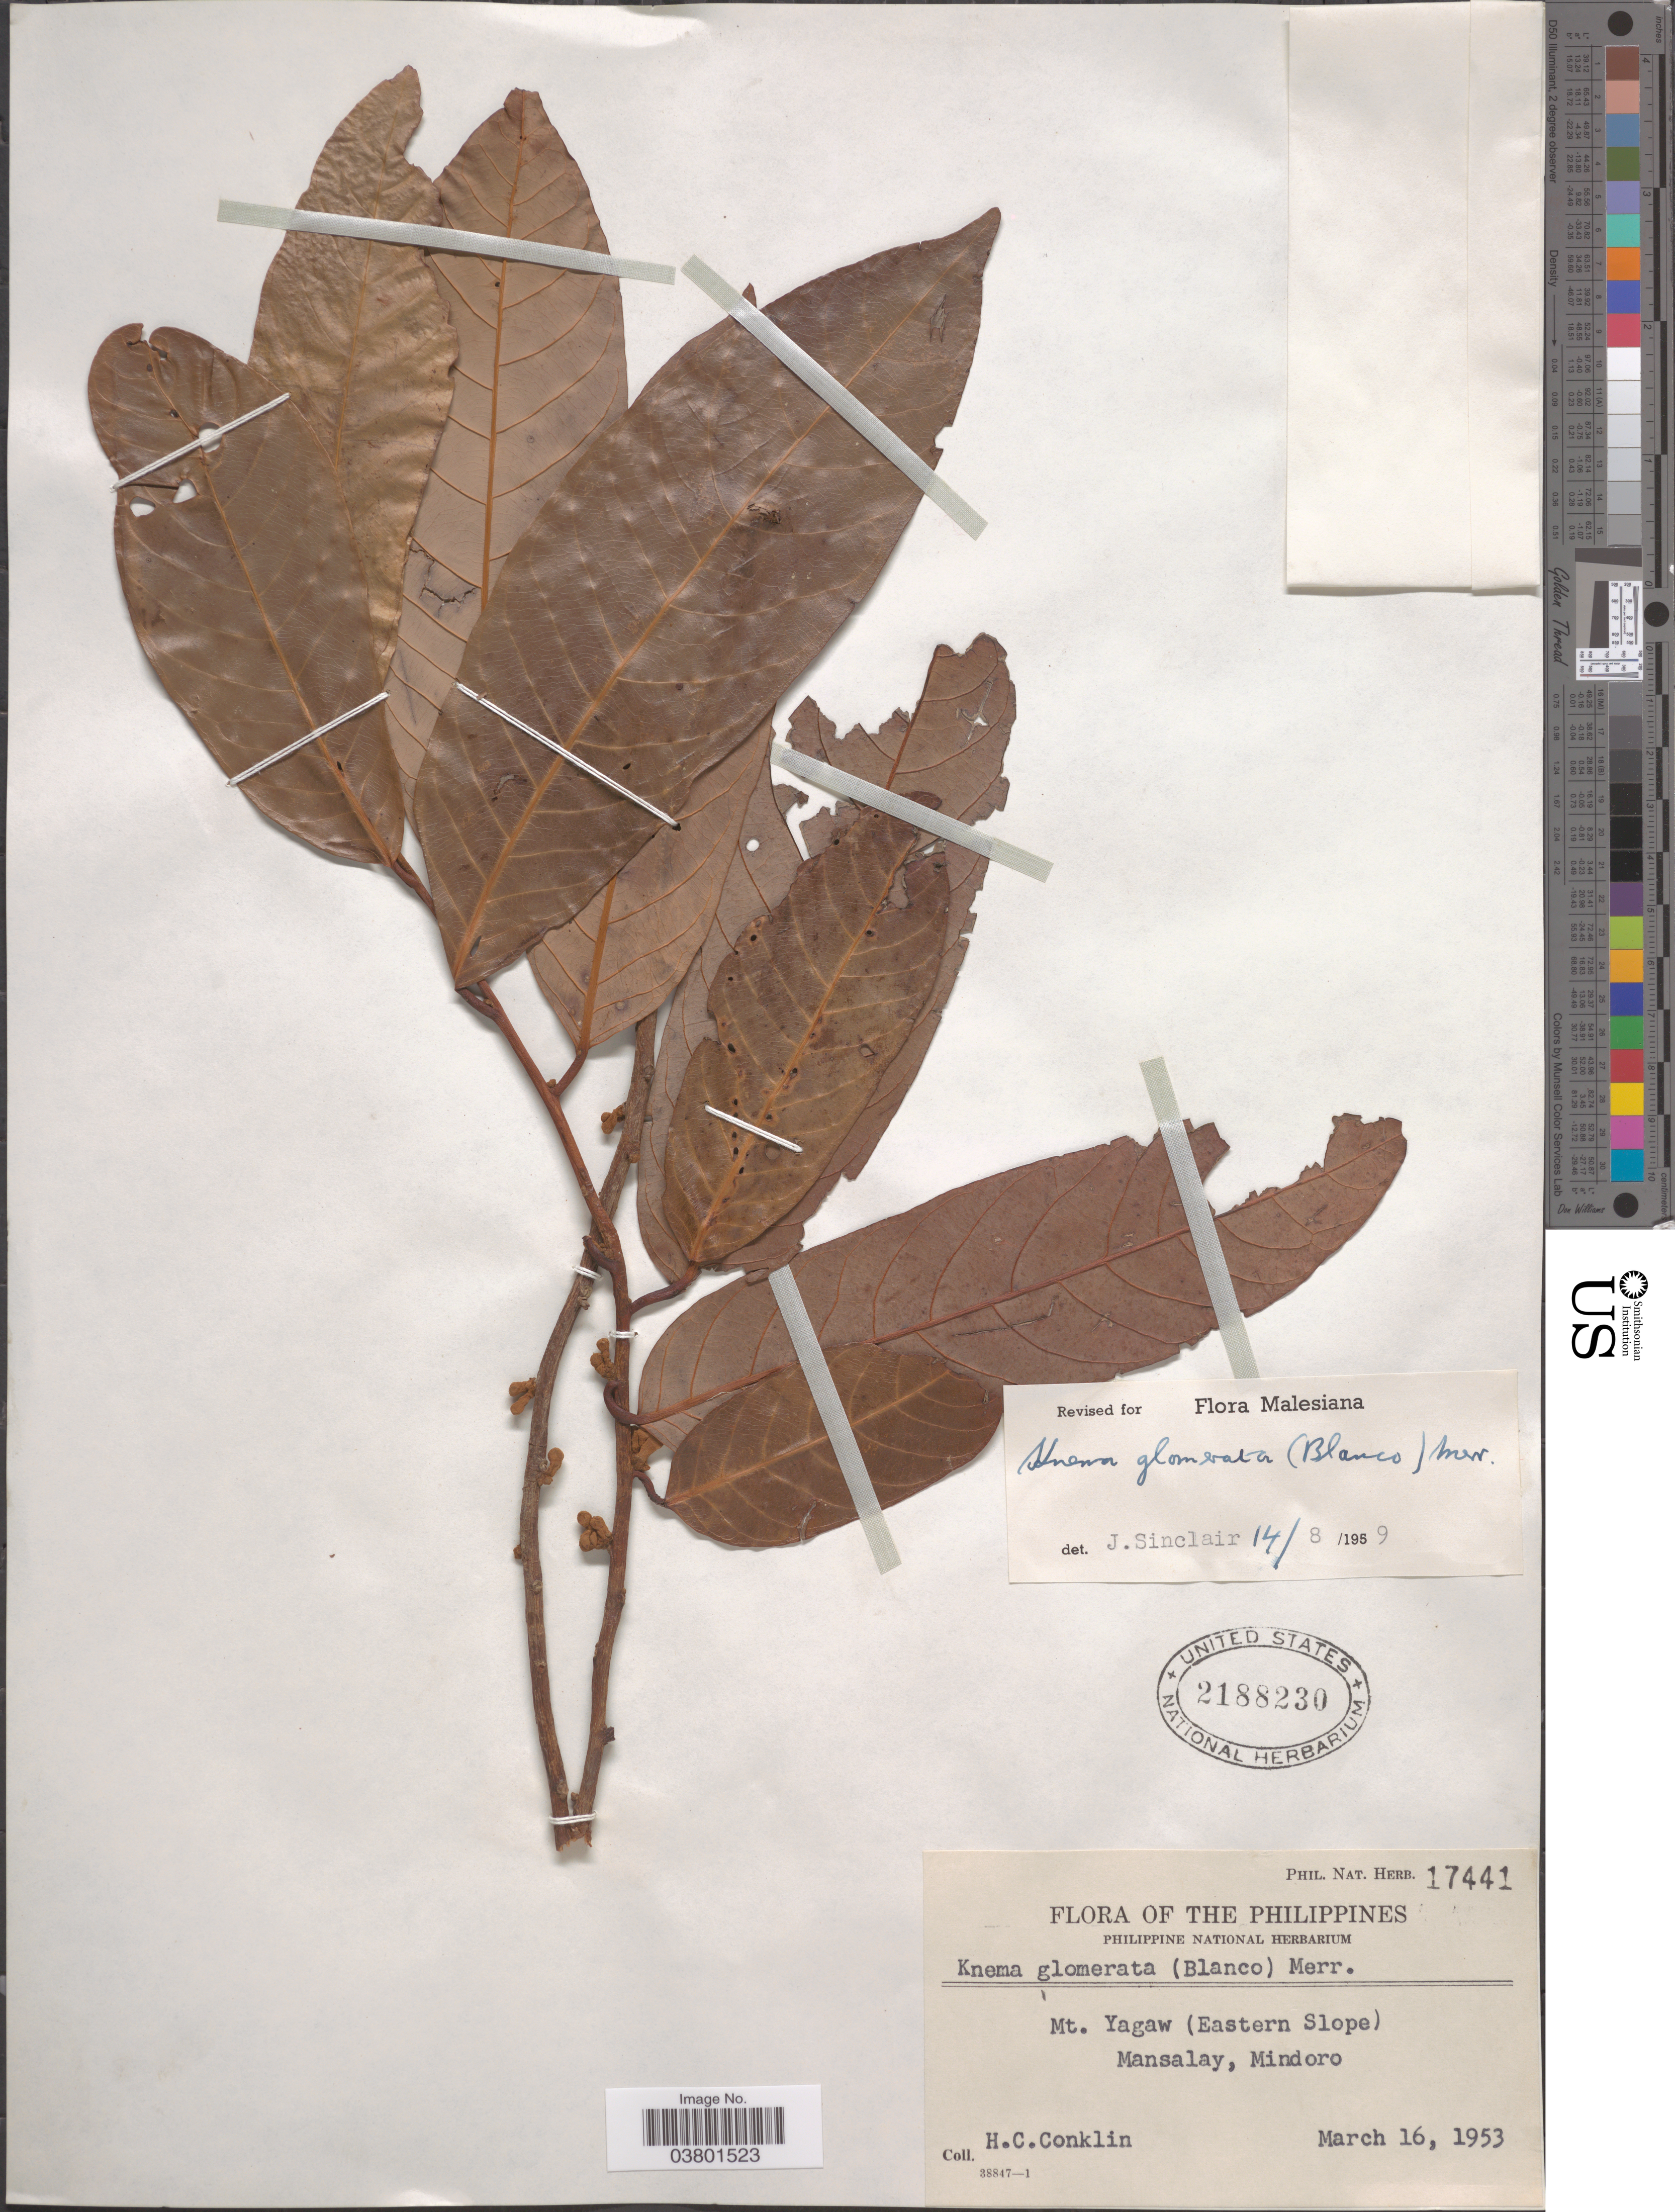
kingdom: Plantae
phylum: Tracheophyta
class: Magnoliopsida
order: Magnoliales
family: Myristicaceae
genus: Knema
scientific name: Knema glomerata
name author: (Blanco) Merr.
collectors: H. Conklin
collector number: Phil. Nat. Herb. 17441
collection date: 1953-03-16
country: Philippines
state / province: Mimaropa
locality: Mt. Yagaw (Eastern Slope) Mansalay, Mindoro.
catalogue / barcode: US 2188230